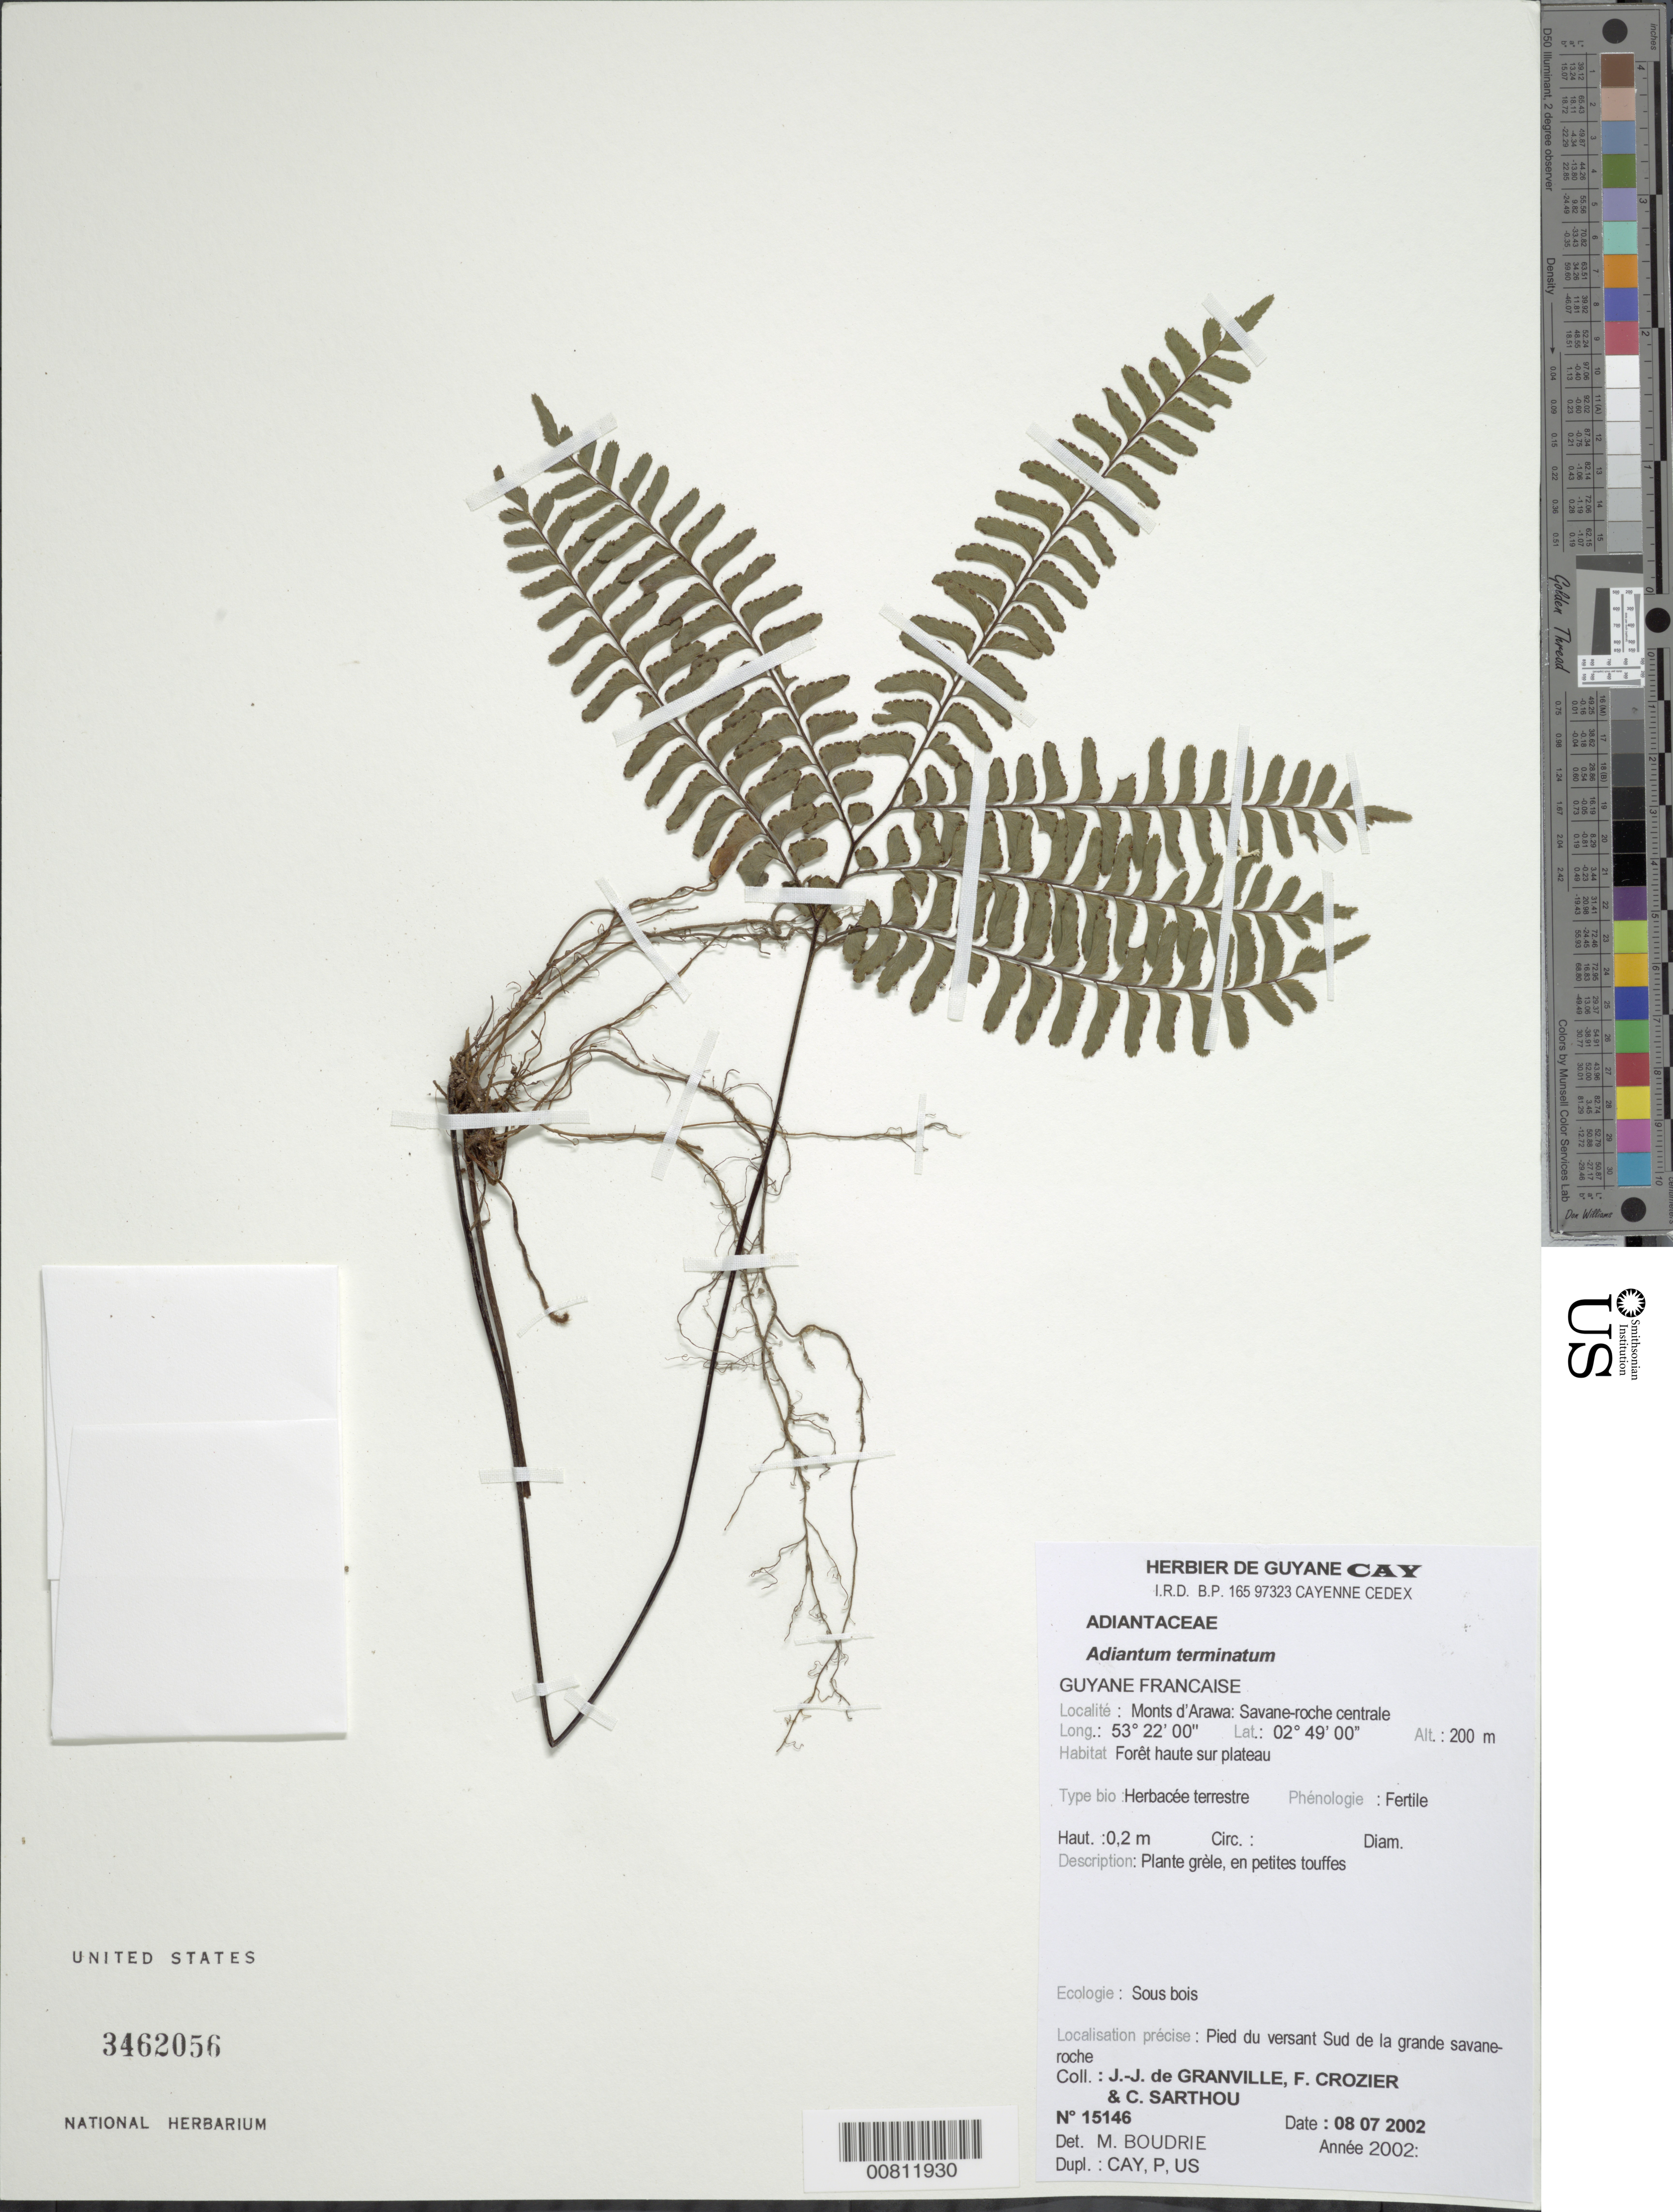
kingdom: Plantae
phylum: Tracheophyta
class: Polypodiopsida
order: Polypodiales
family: Pteridaceae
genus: Adiantum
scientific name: Adiantum terminatum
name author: Kunze ex Miq.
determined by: Boudrie, M.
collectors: J.-J. de Granville, F. Crozier & C. Sarthou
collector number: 15146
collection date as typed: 8-Jul-02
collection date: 2002-07-08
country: French Guiana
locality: Monts d'Arawa, zone de la savane-roche centrale, pied du versant sud de la grande savane-roche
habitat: Forêt haute sur plateau. Sous bois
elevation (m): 200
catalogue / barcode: US 3462056